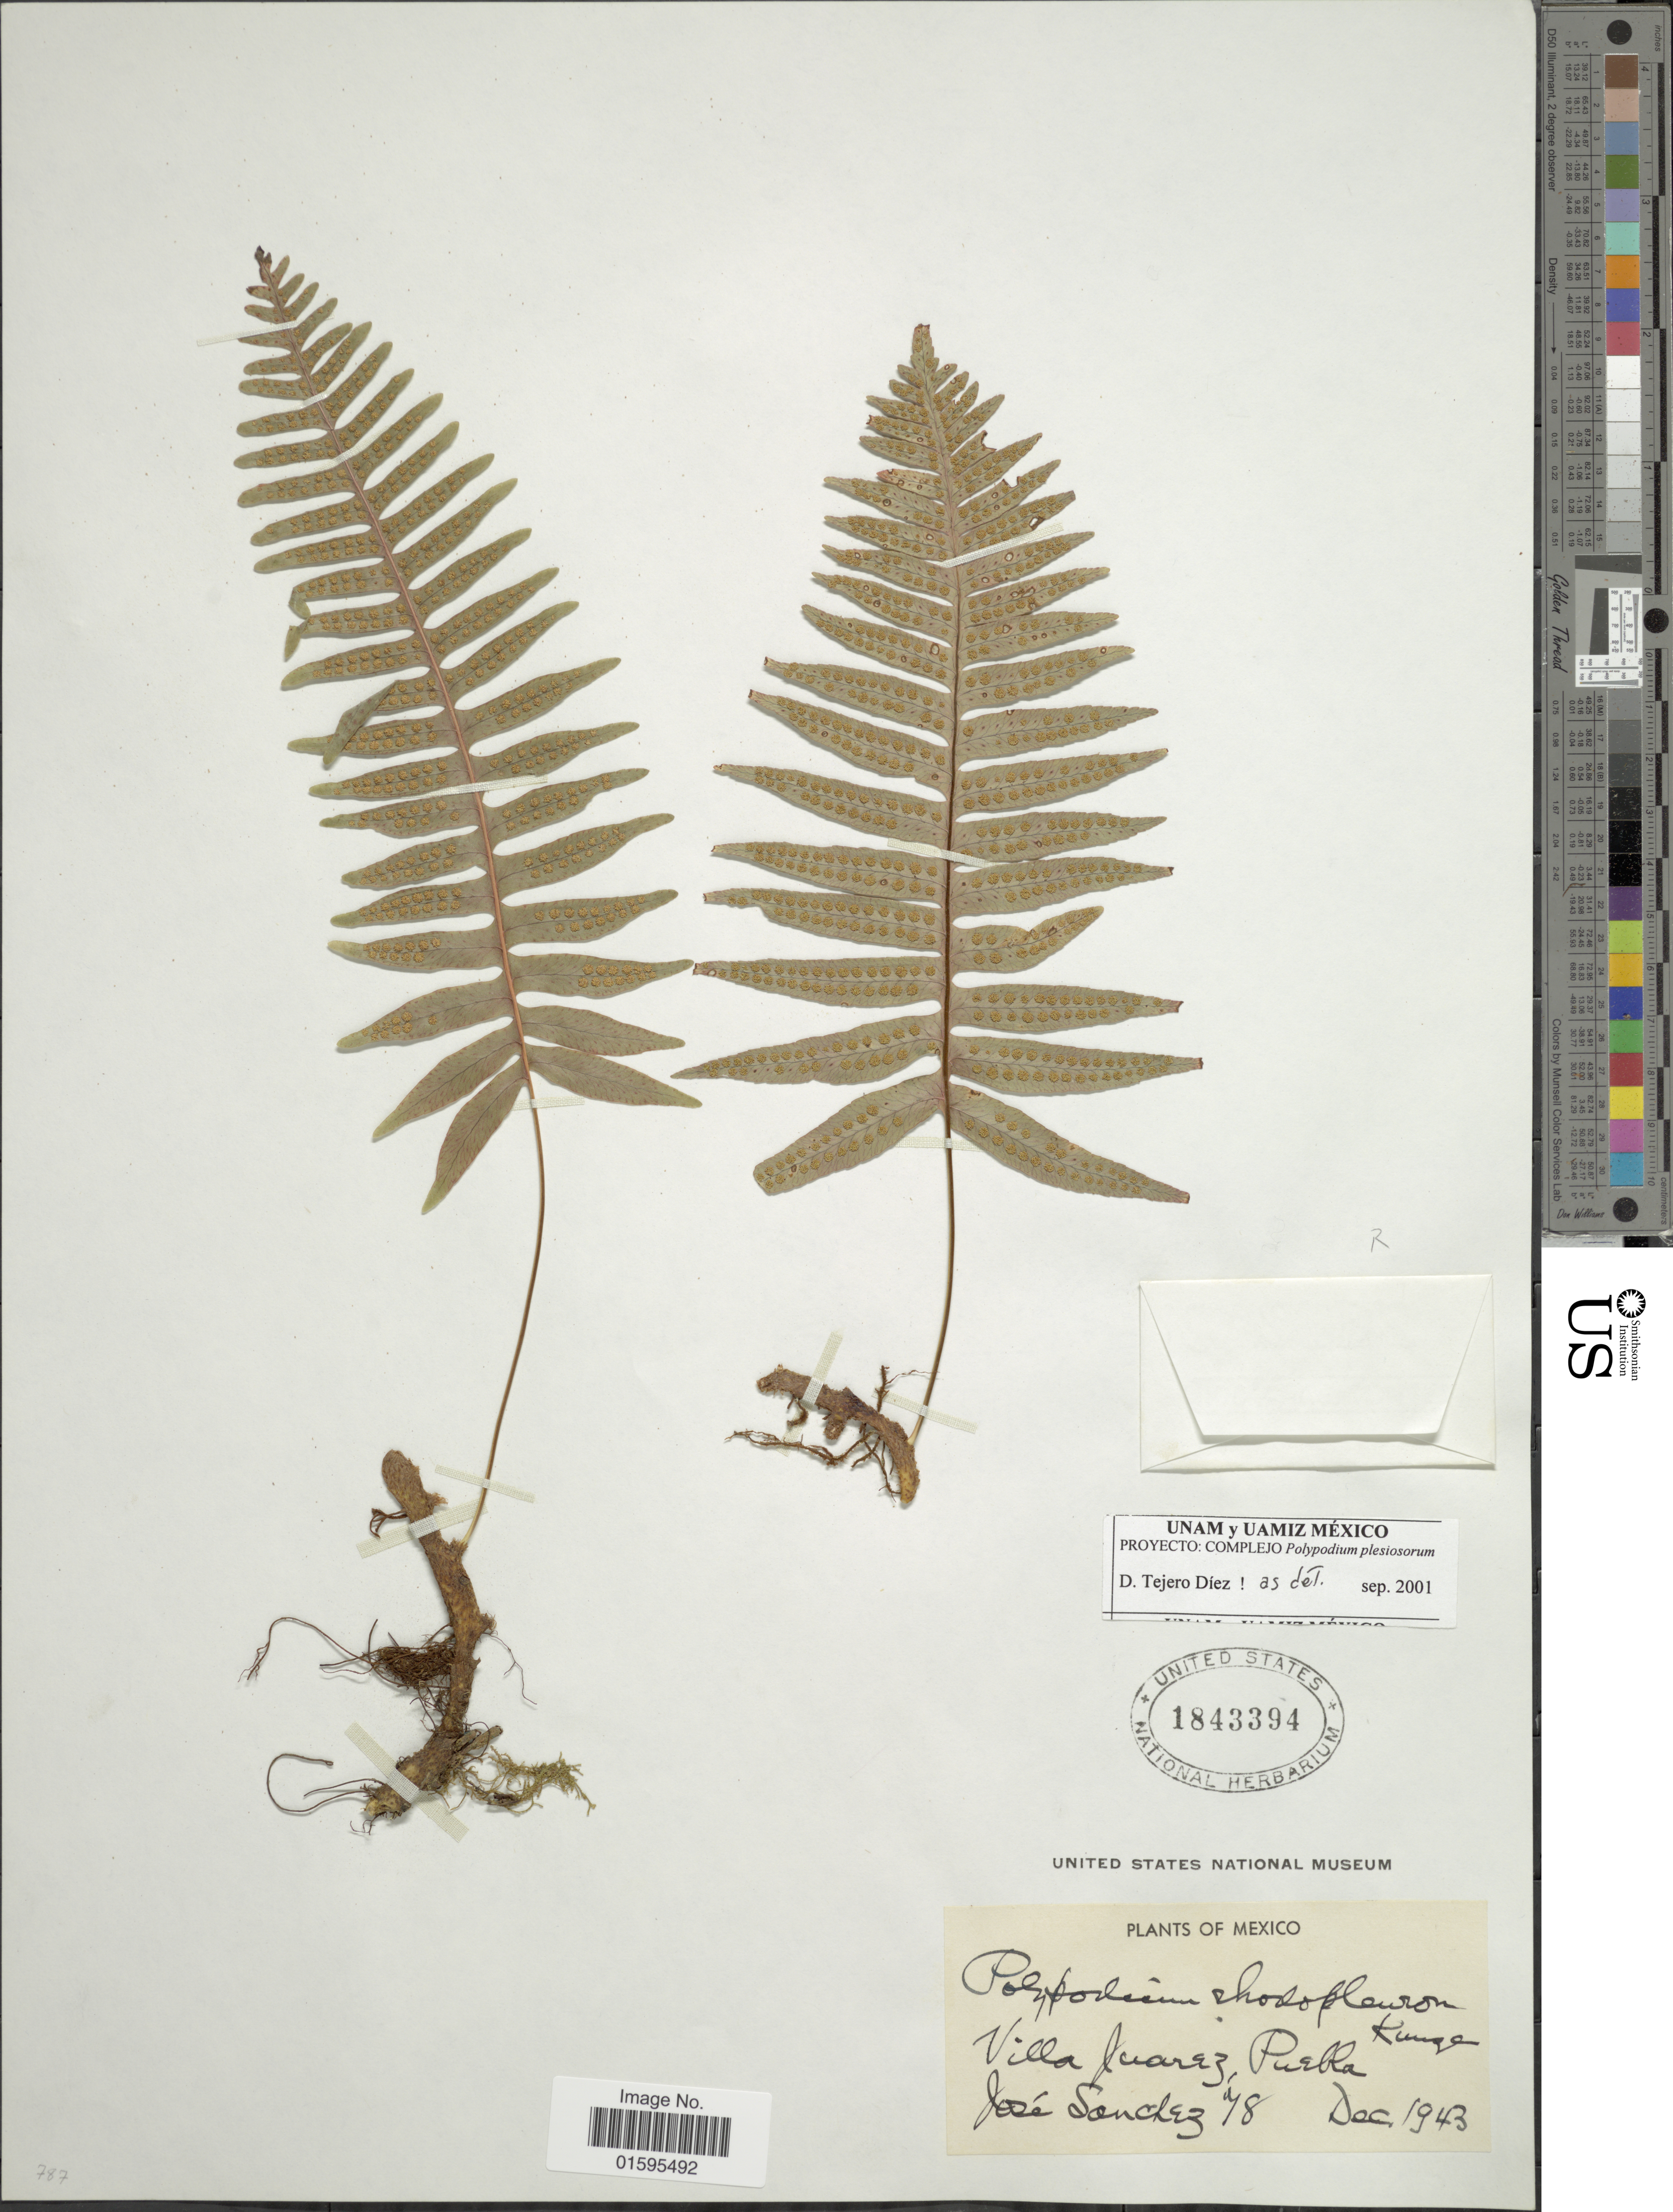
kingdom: Plantae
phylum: Tracheophyta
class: Polypodiopsida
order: Polypodiales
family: Polypodiaceae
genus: Polypodium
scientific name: Polypodium rhodopleuron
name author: Kunze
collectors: J. Sánchez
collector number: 78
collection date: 1943-12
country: Mexico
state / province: Puebla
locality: Villa Juarez, Puebla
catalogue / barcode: US 1743394